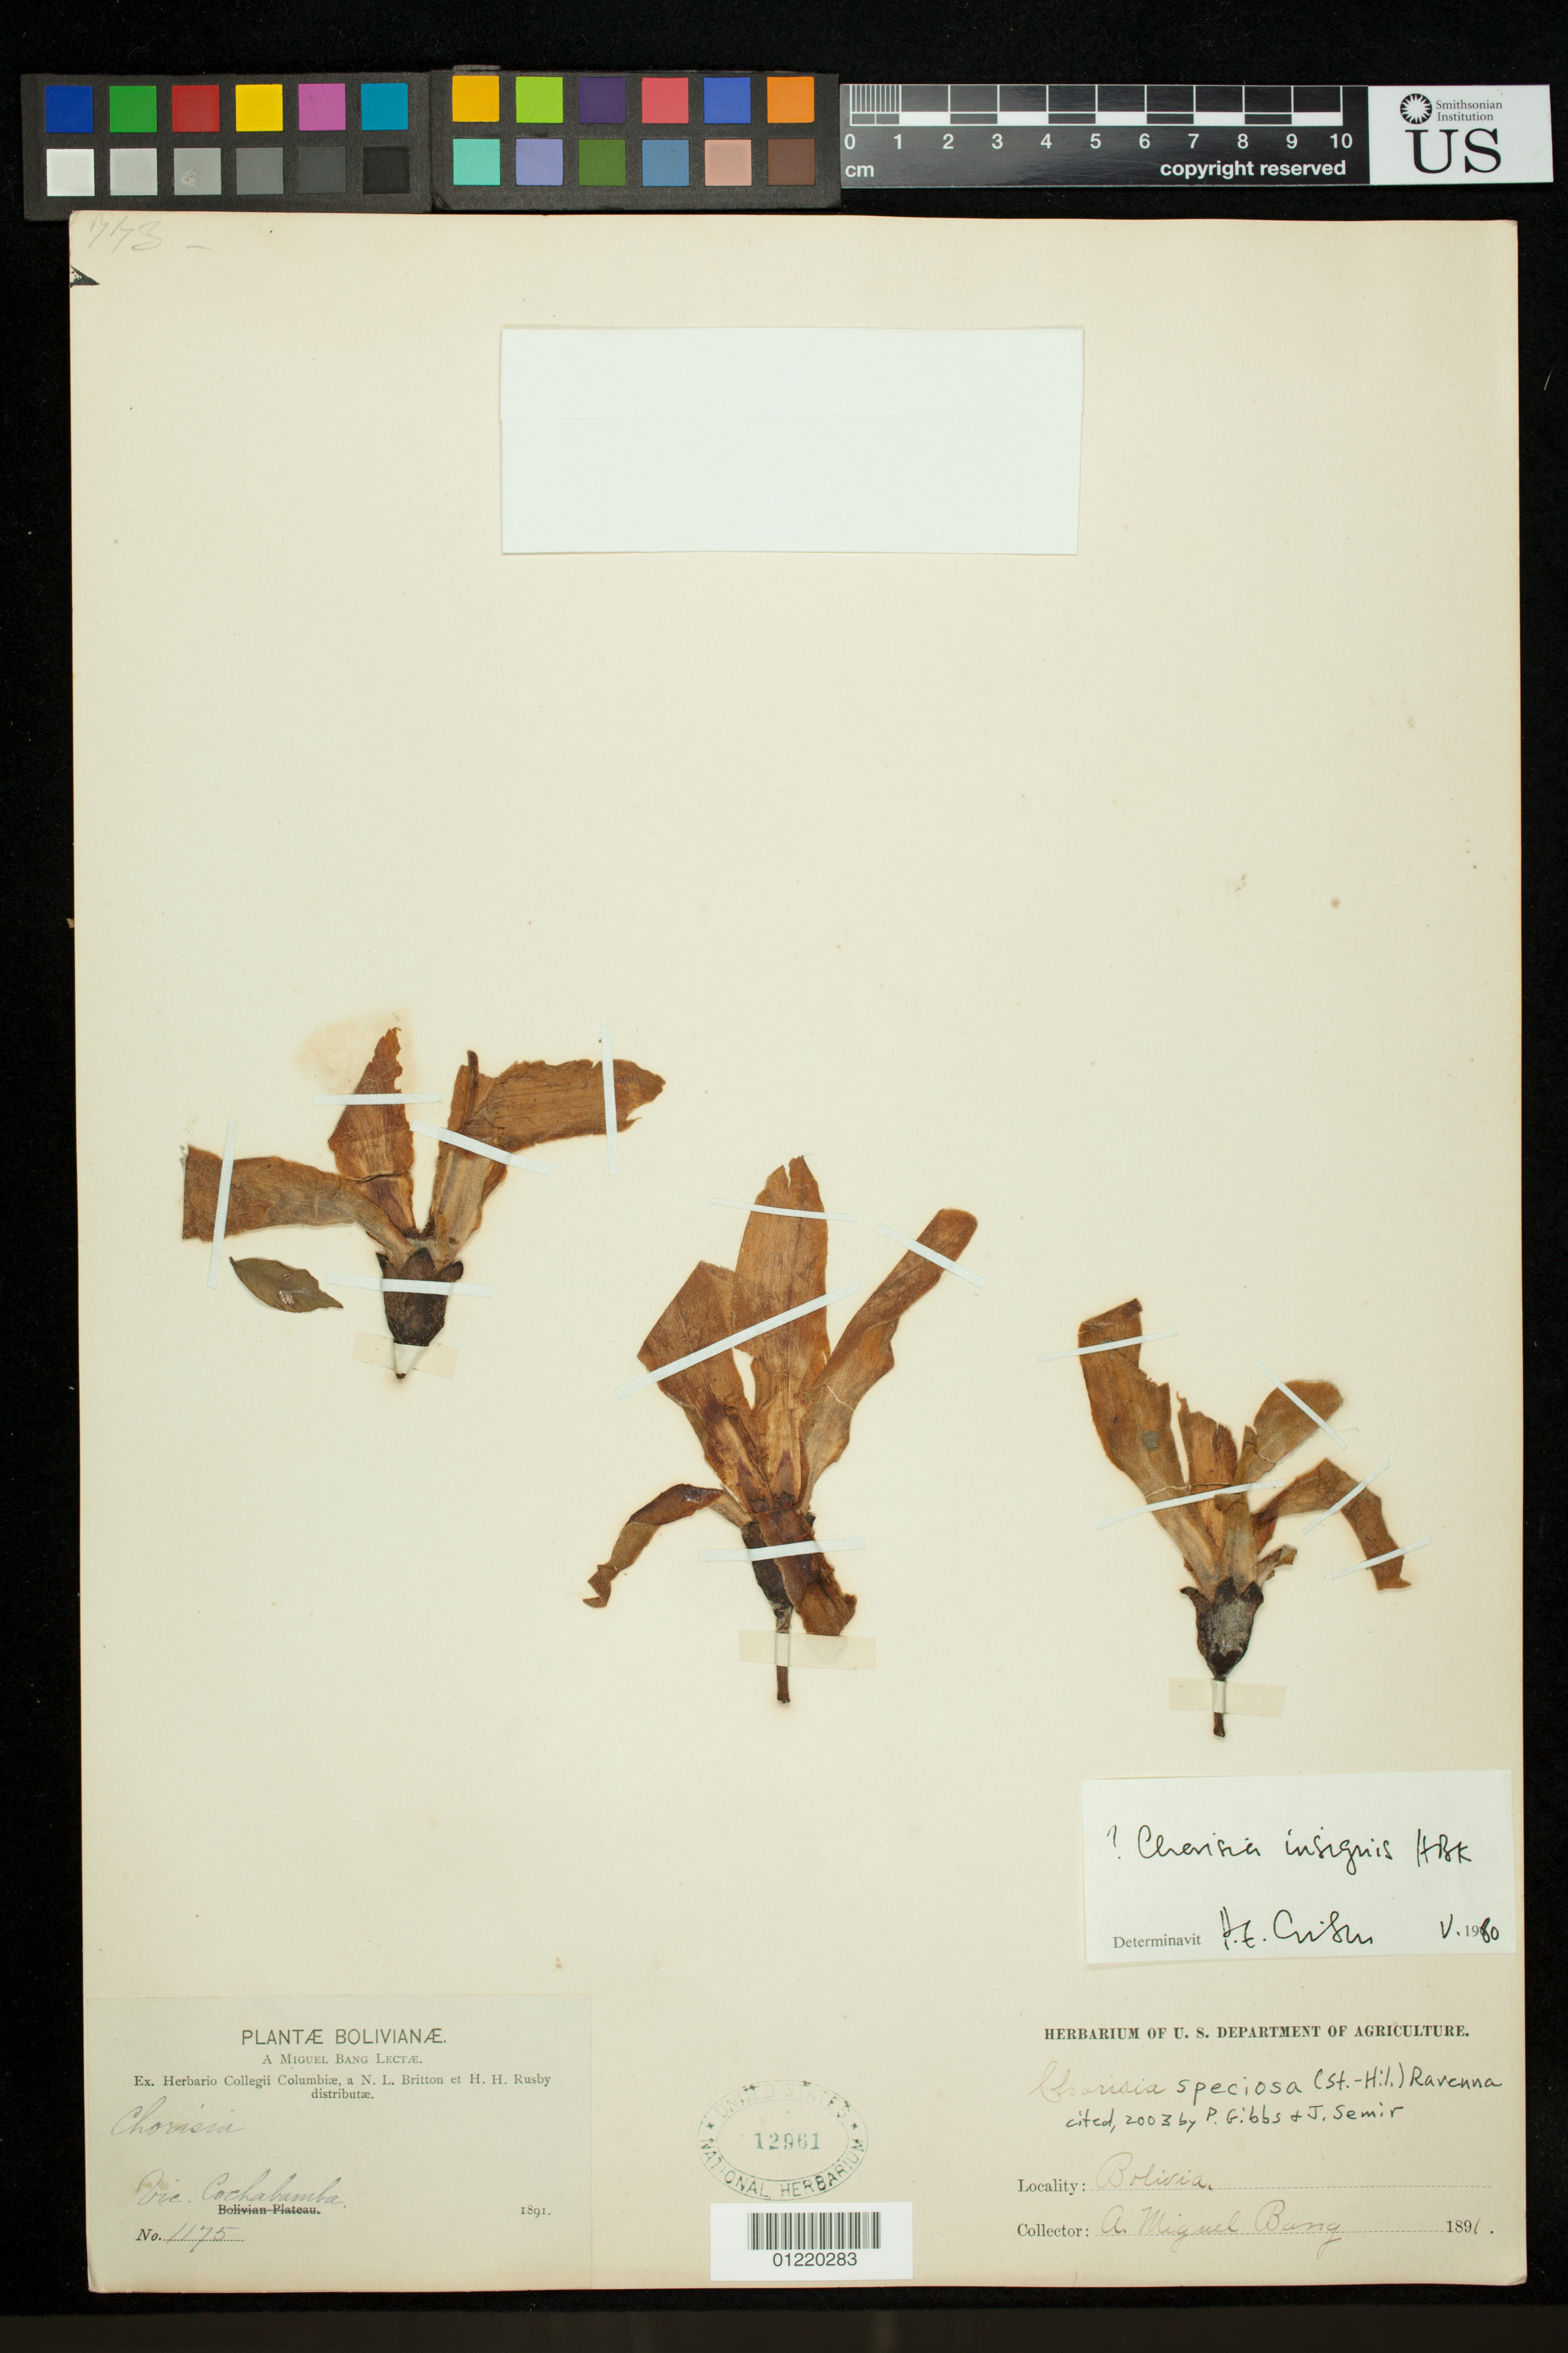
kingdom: Plantae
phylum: Tracheophyta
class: Magnoliopsida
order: Malvales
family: Malvaceae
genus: Ceiba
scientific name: Ceiba speciosa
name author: (A. St.-Hil.) Ravenna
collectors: M. Bang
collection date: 1891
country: Bolivia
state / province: Cochabamba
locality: Vic. Cochabamba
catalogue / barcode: US 12961